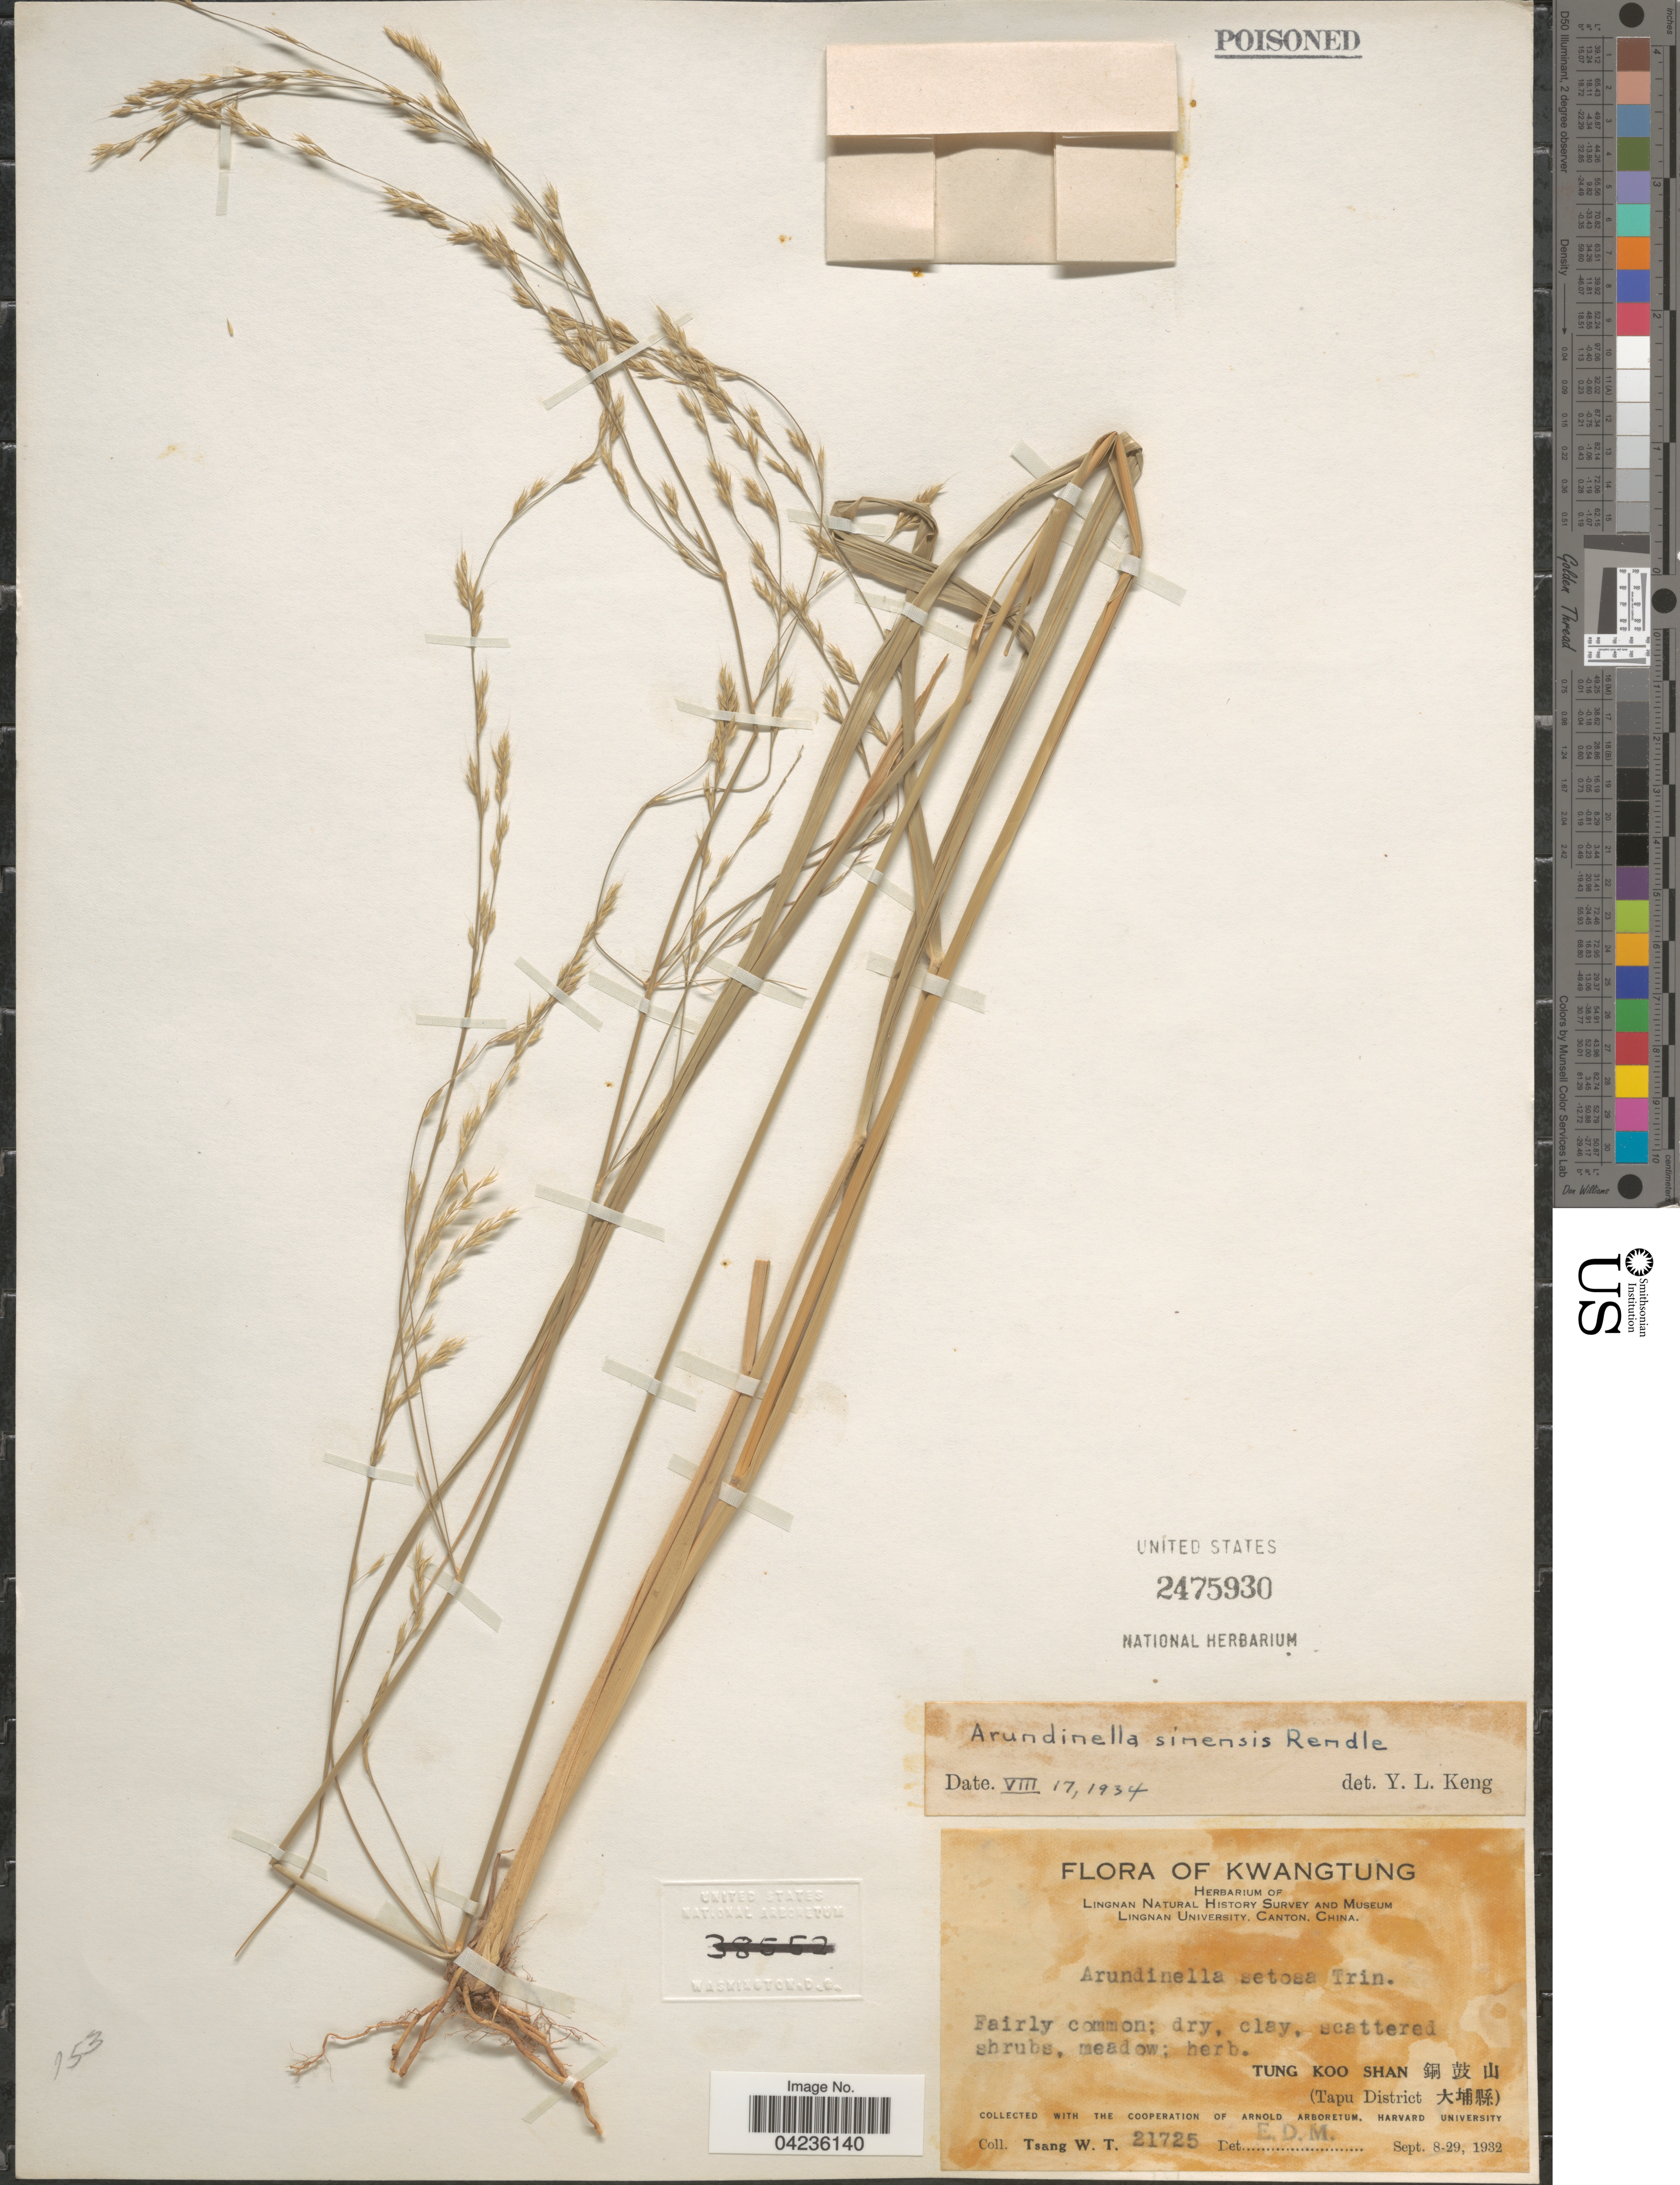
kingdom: Plantae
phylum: Tracheophyta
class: Liliopsida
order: Poales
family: Poaceae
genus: Arundinella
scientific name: Arundinella setosa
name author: Trin.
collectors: W. T. Tsang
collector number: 21725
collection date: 1932-09-08/1932-09-29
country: China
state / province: Guangdong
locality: Kwangtung. Lingnan Natural History Survey and Museum Lingnan University. Tung Koo Shan X. (Tapu District X).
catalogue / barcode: US 2475930